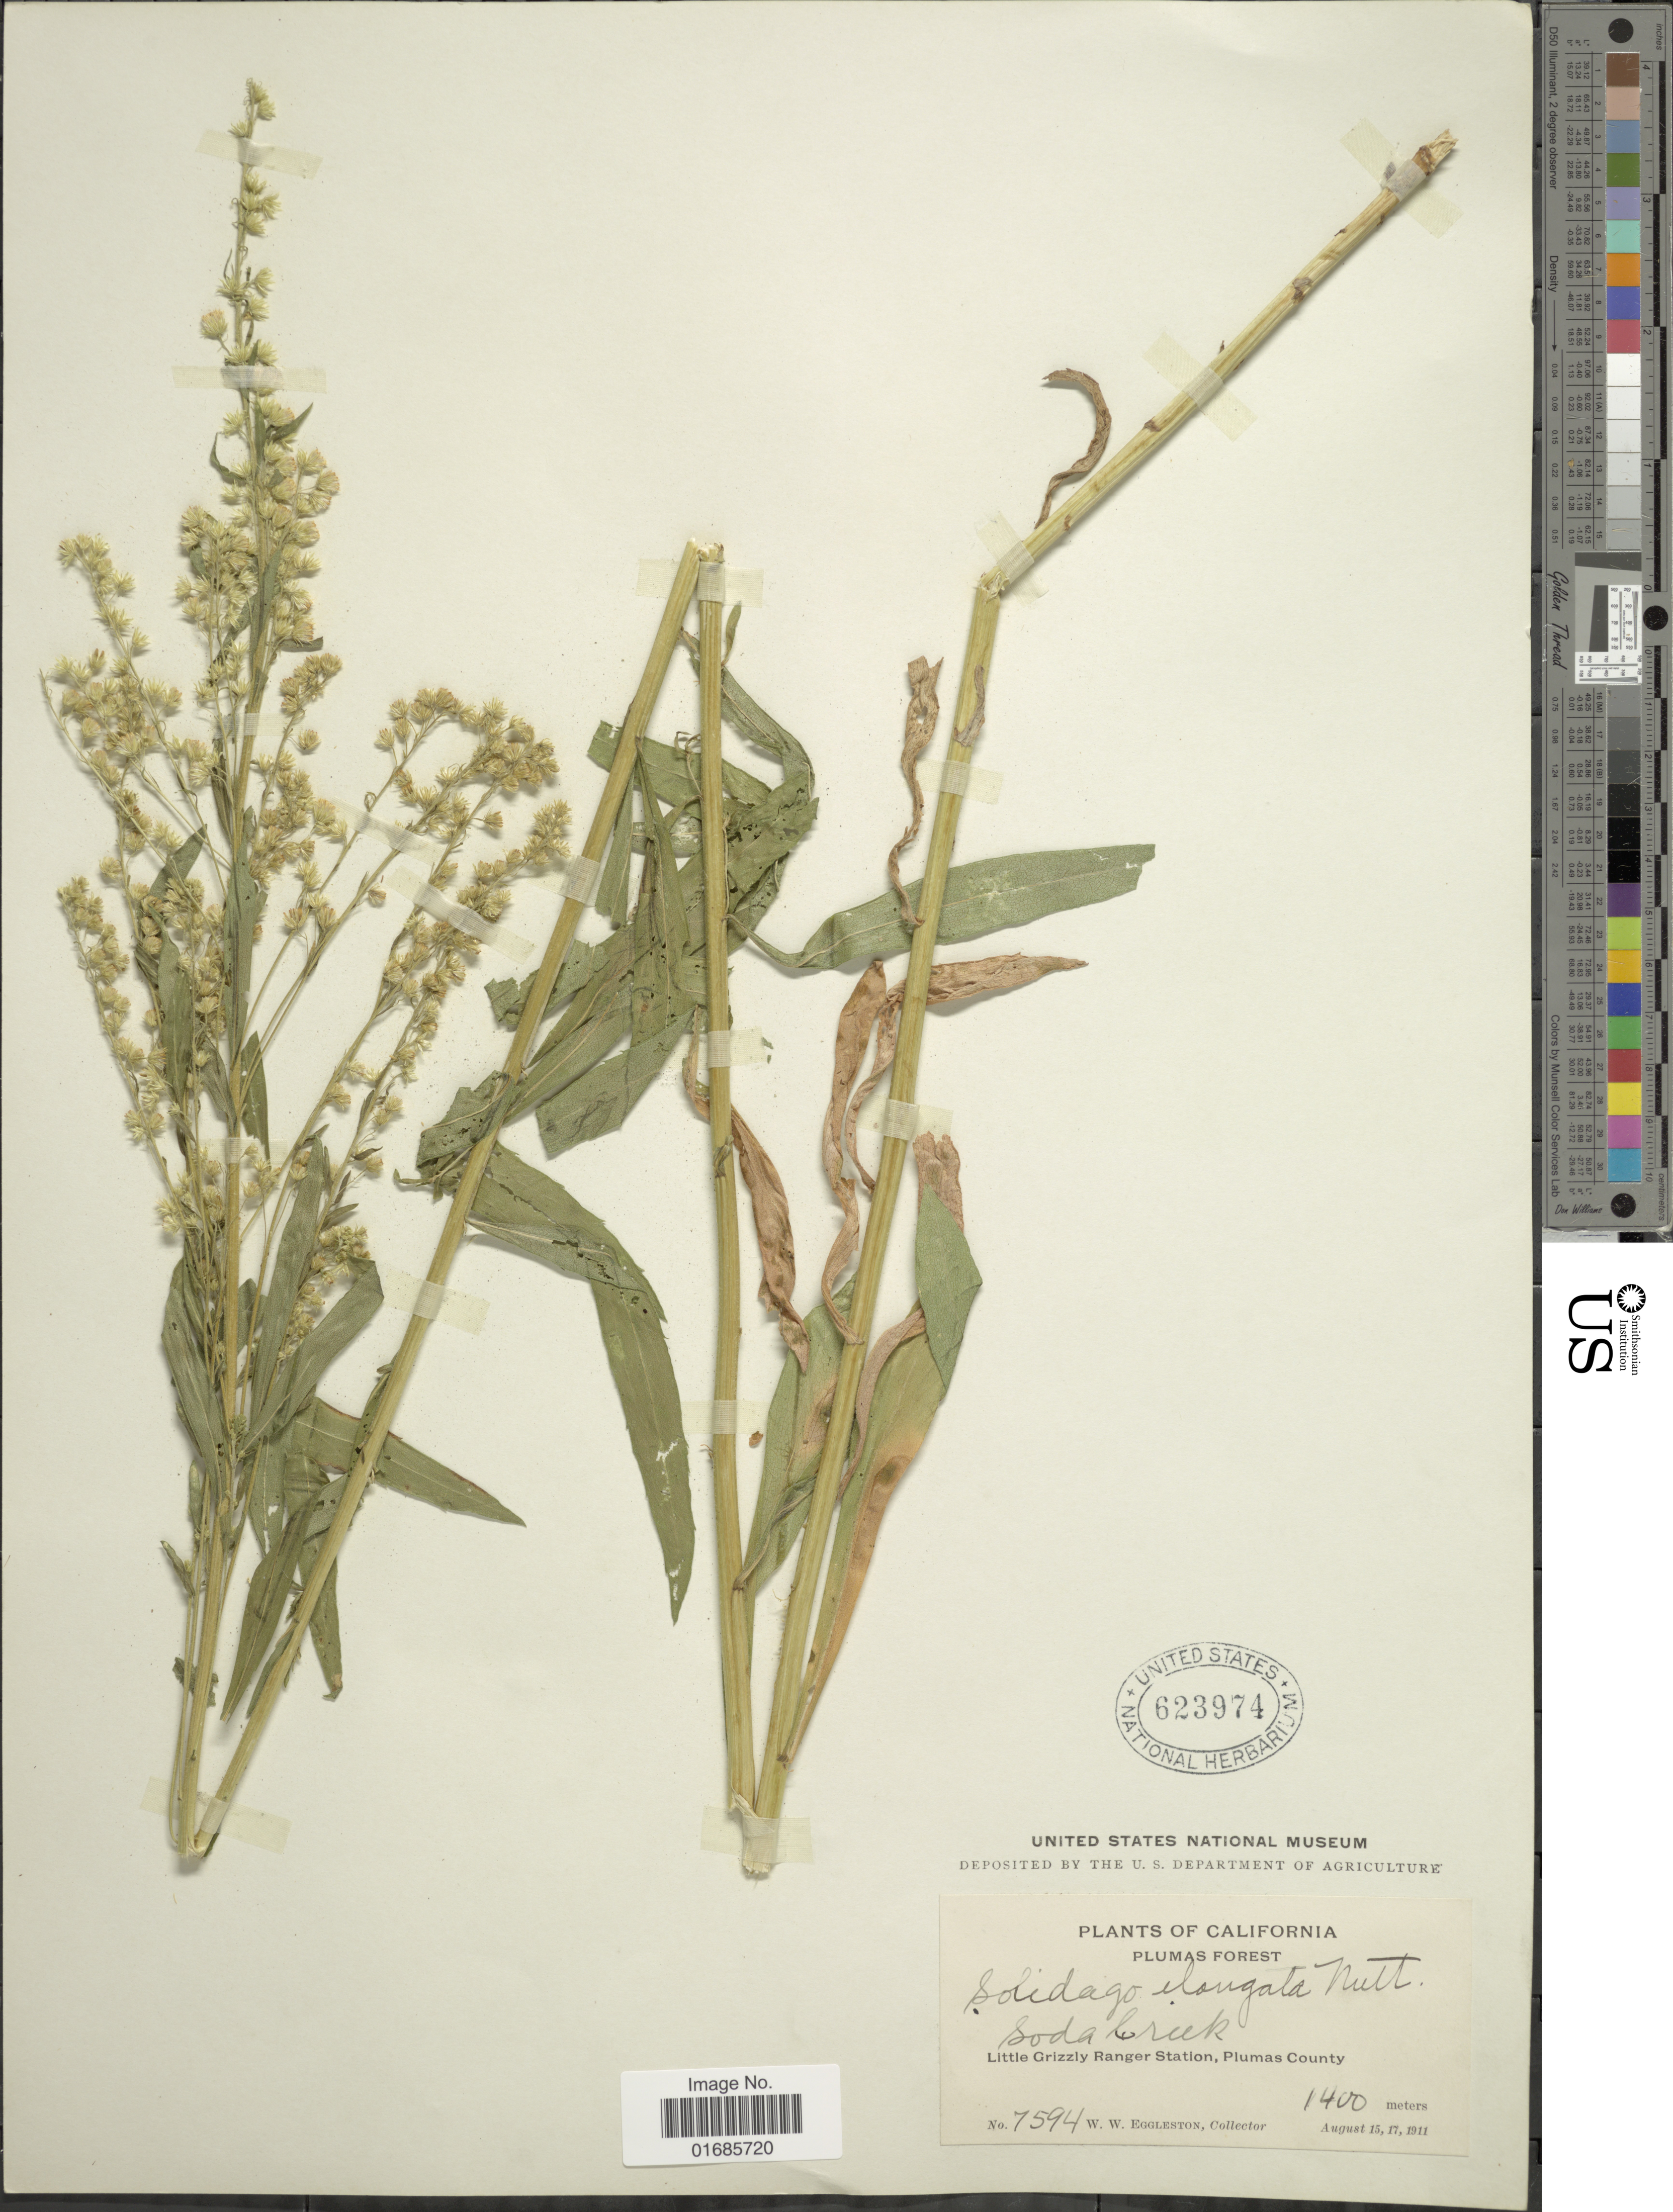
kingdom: Plantae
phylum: Tracheophyta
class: Magnoliopsida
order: Asterales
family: Asteraceae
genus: Solidago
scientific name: Solidago canadensis var. salebrosa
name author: (Piper) M.E. Jones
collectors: W. W. Eggleston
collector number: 7594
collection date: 1911-08-15/1911-08-17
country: United States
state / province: California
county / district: Plumas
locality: Plumas Forest, Little Grizzly Ranger Station, Plumas County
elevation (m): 1400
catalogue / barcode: US 623974